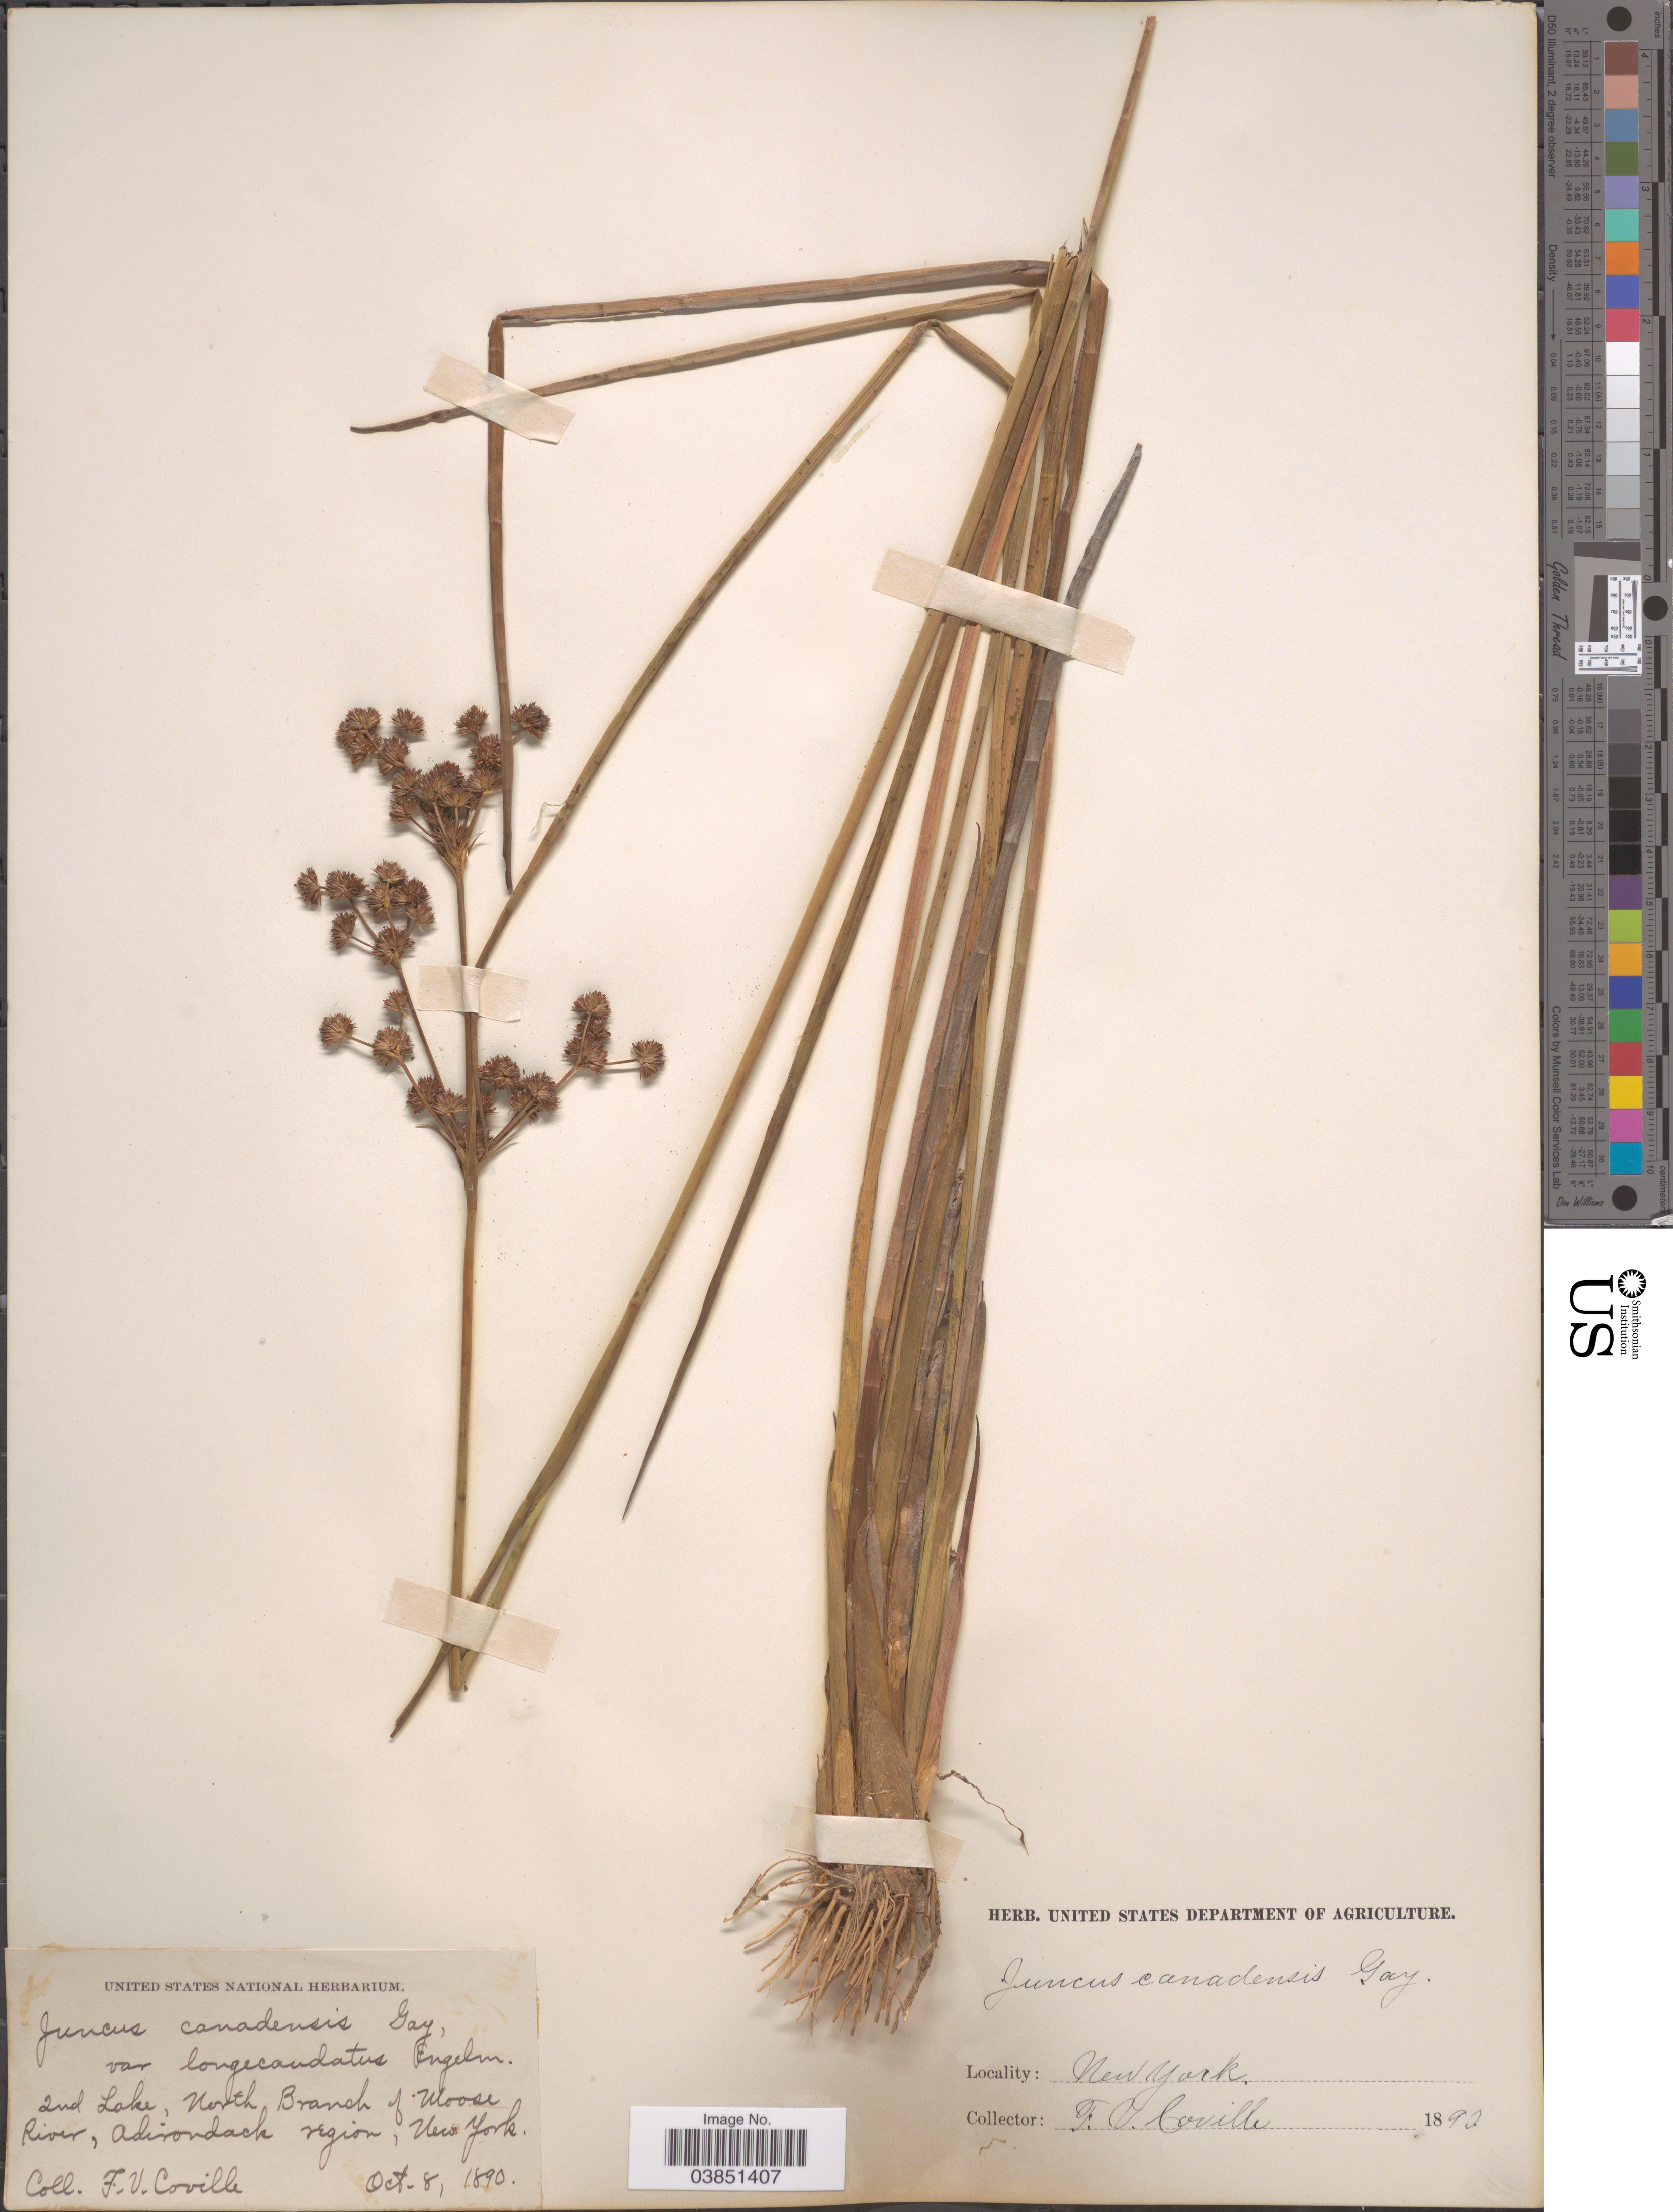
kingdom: Plantae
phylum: Tracheophyta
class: Liliopsida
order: Poales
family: Juncaceae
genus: Juncus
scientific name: Juncus canadensis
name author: J. Gay ex Laharpe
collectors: F. V. Coville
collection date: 1890-10-08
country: United States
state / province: New York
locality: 2nd Lake, North Branch of Moose River, Adirondack region.